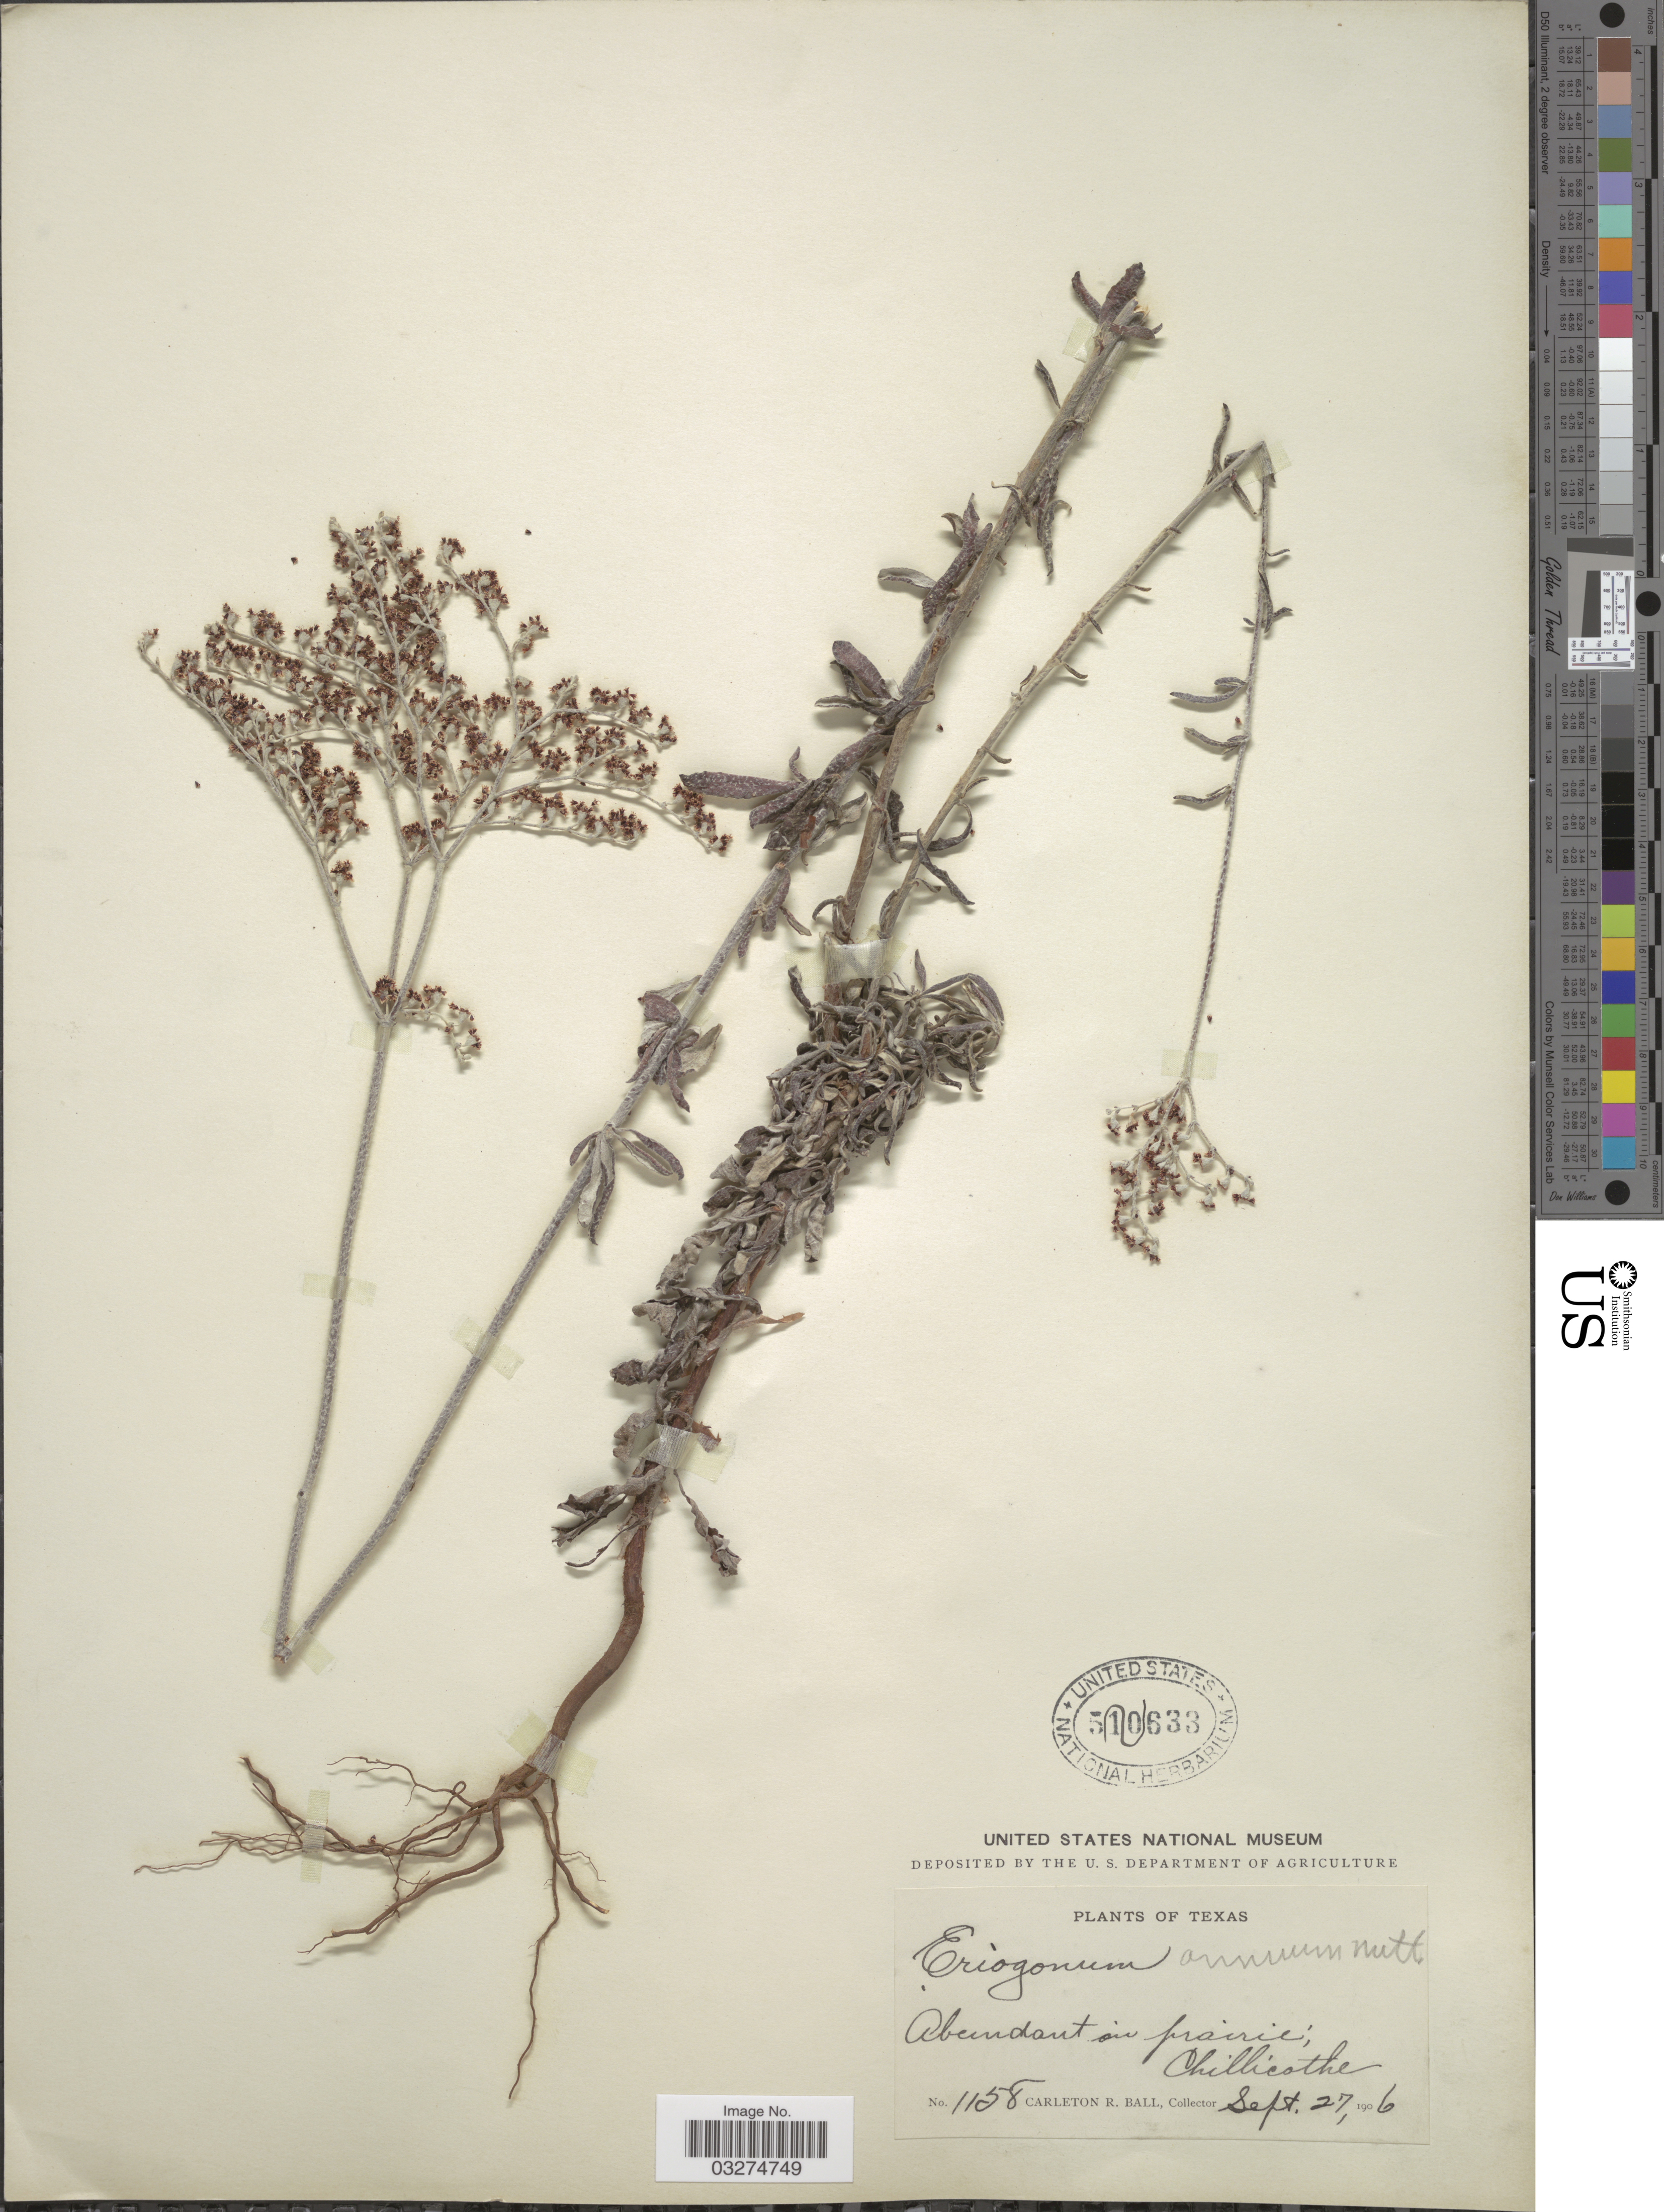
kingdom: Plantae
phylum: Tracheophyta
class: Magnoliopsida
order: Caryophyllales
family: Polygonaceae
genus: Eriogonum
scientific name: Eriogonum annuum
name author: Nutt.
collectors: C. R. Ball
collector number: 1158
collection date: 1906-09-27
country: United States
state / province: Texas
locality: Abundant on prairie, Chillicothe.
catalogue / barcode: US 510633